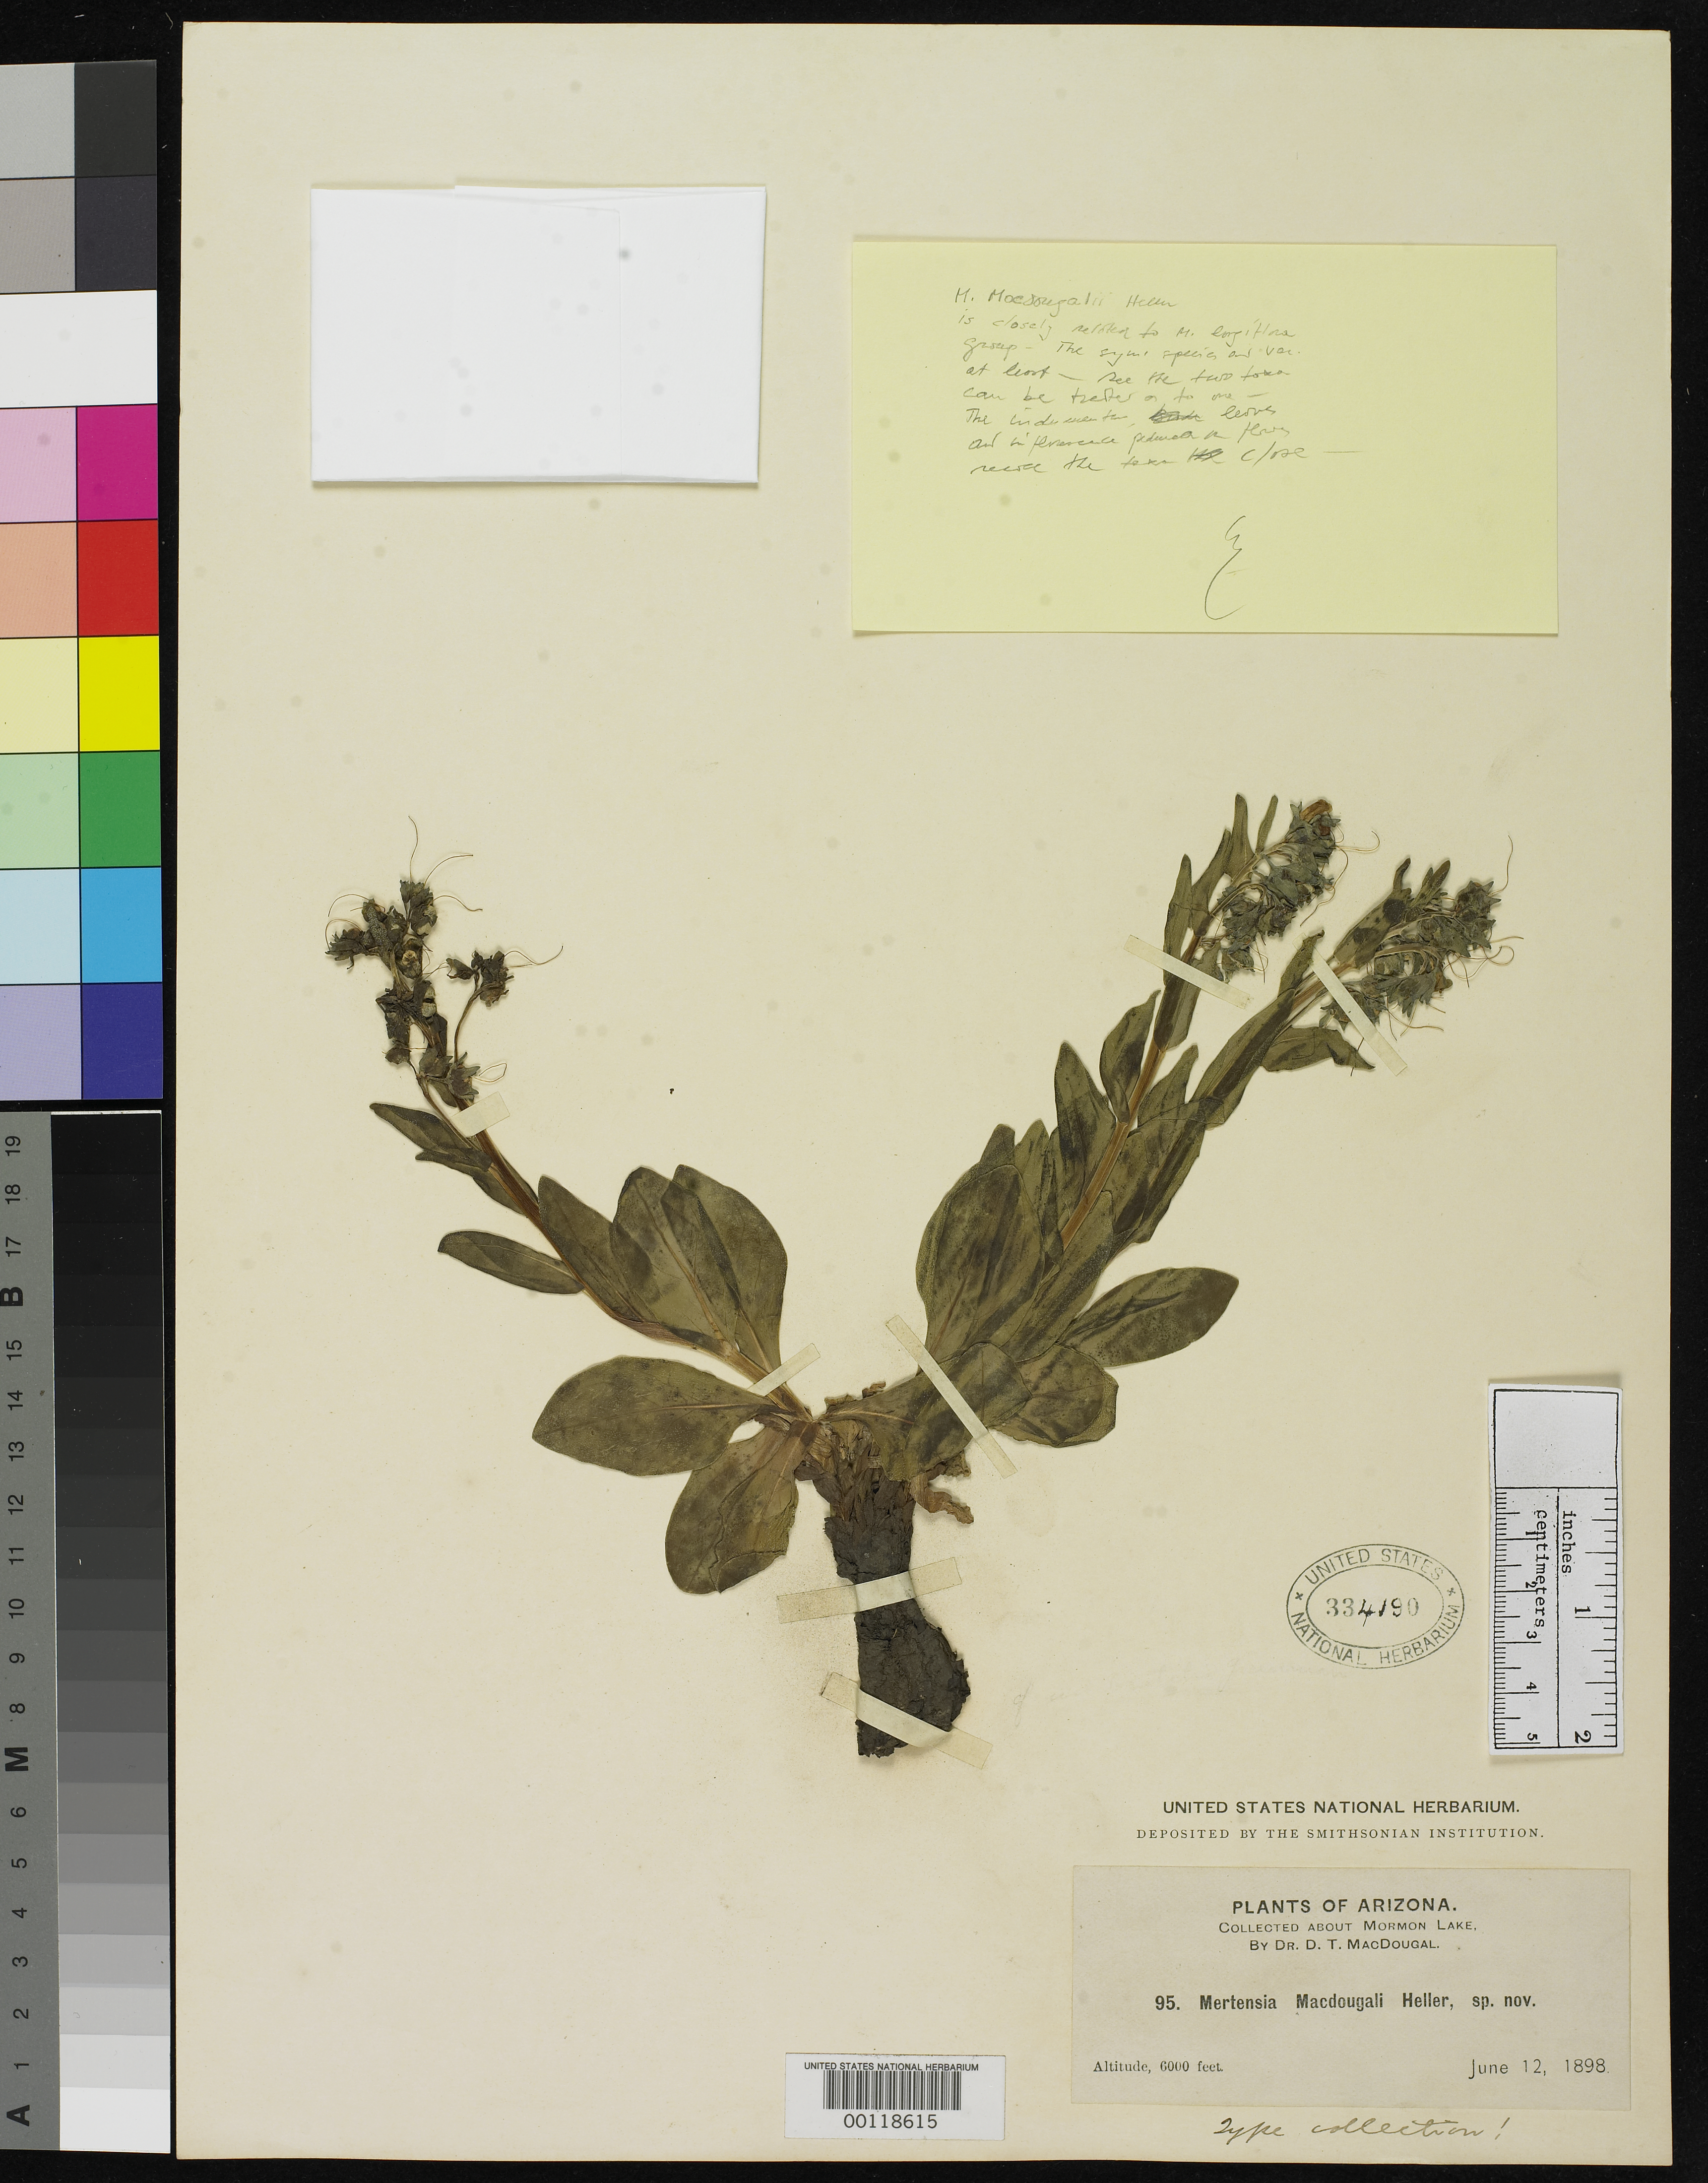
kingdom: Plantae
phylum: Tracheophyta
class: Magnoliopsida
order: Boraginales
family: Boraginaceae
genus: Mertensia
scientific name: Mertensia macdougalii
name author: A. Heller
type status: Isotype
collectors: D. T. MacDougal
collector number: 95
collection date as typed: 12 Jun 1898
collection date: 1898-06-12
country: United States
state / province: Arizona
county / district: Coconino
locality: Near Mormon Lake, south of Flagstaff.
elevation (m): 1829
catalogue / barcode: US 334190